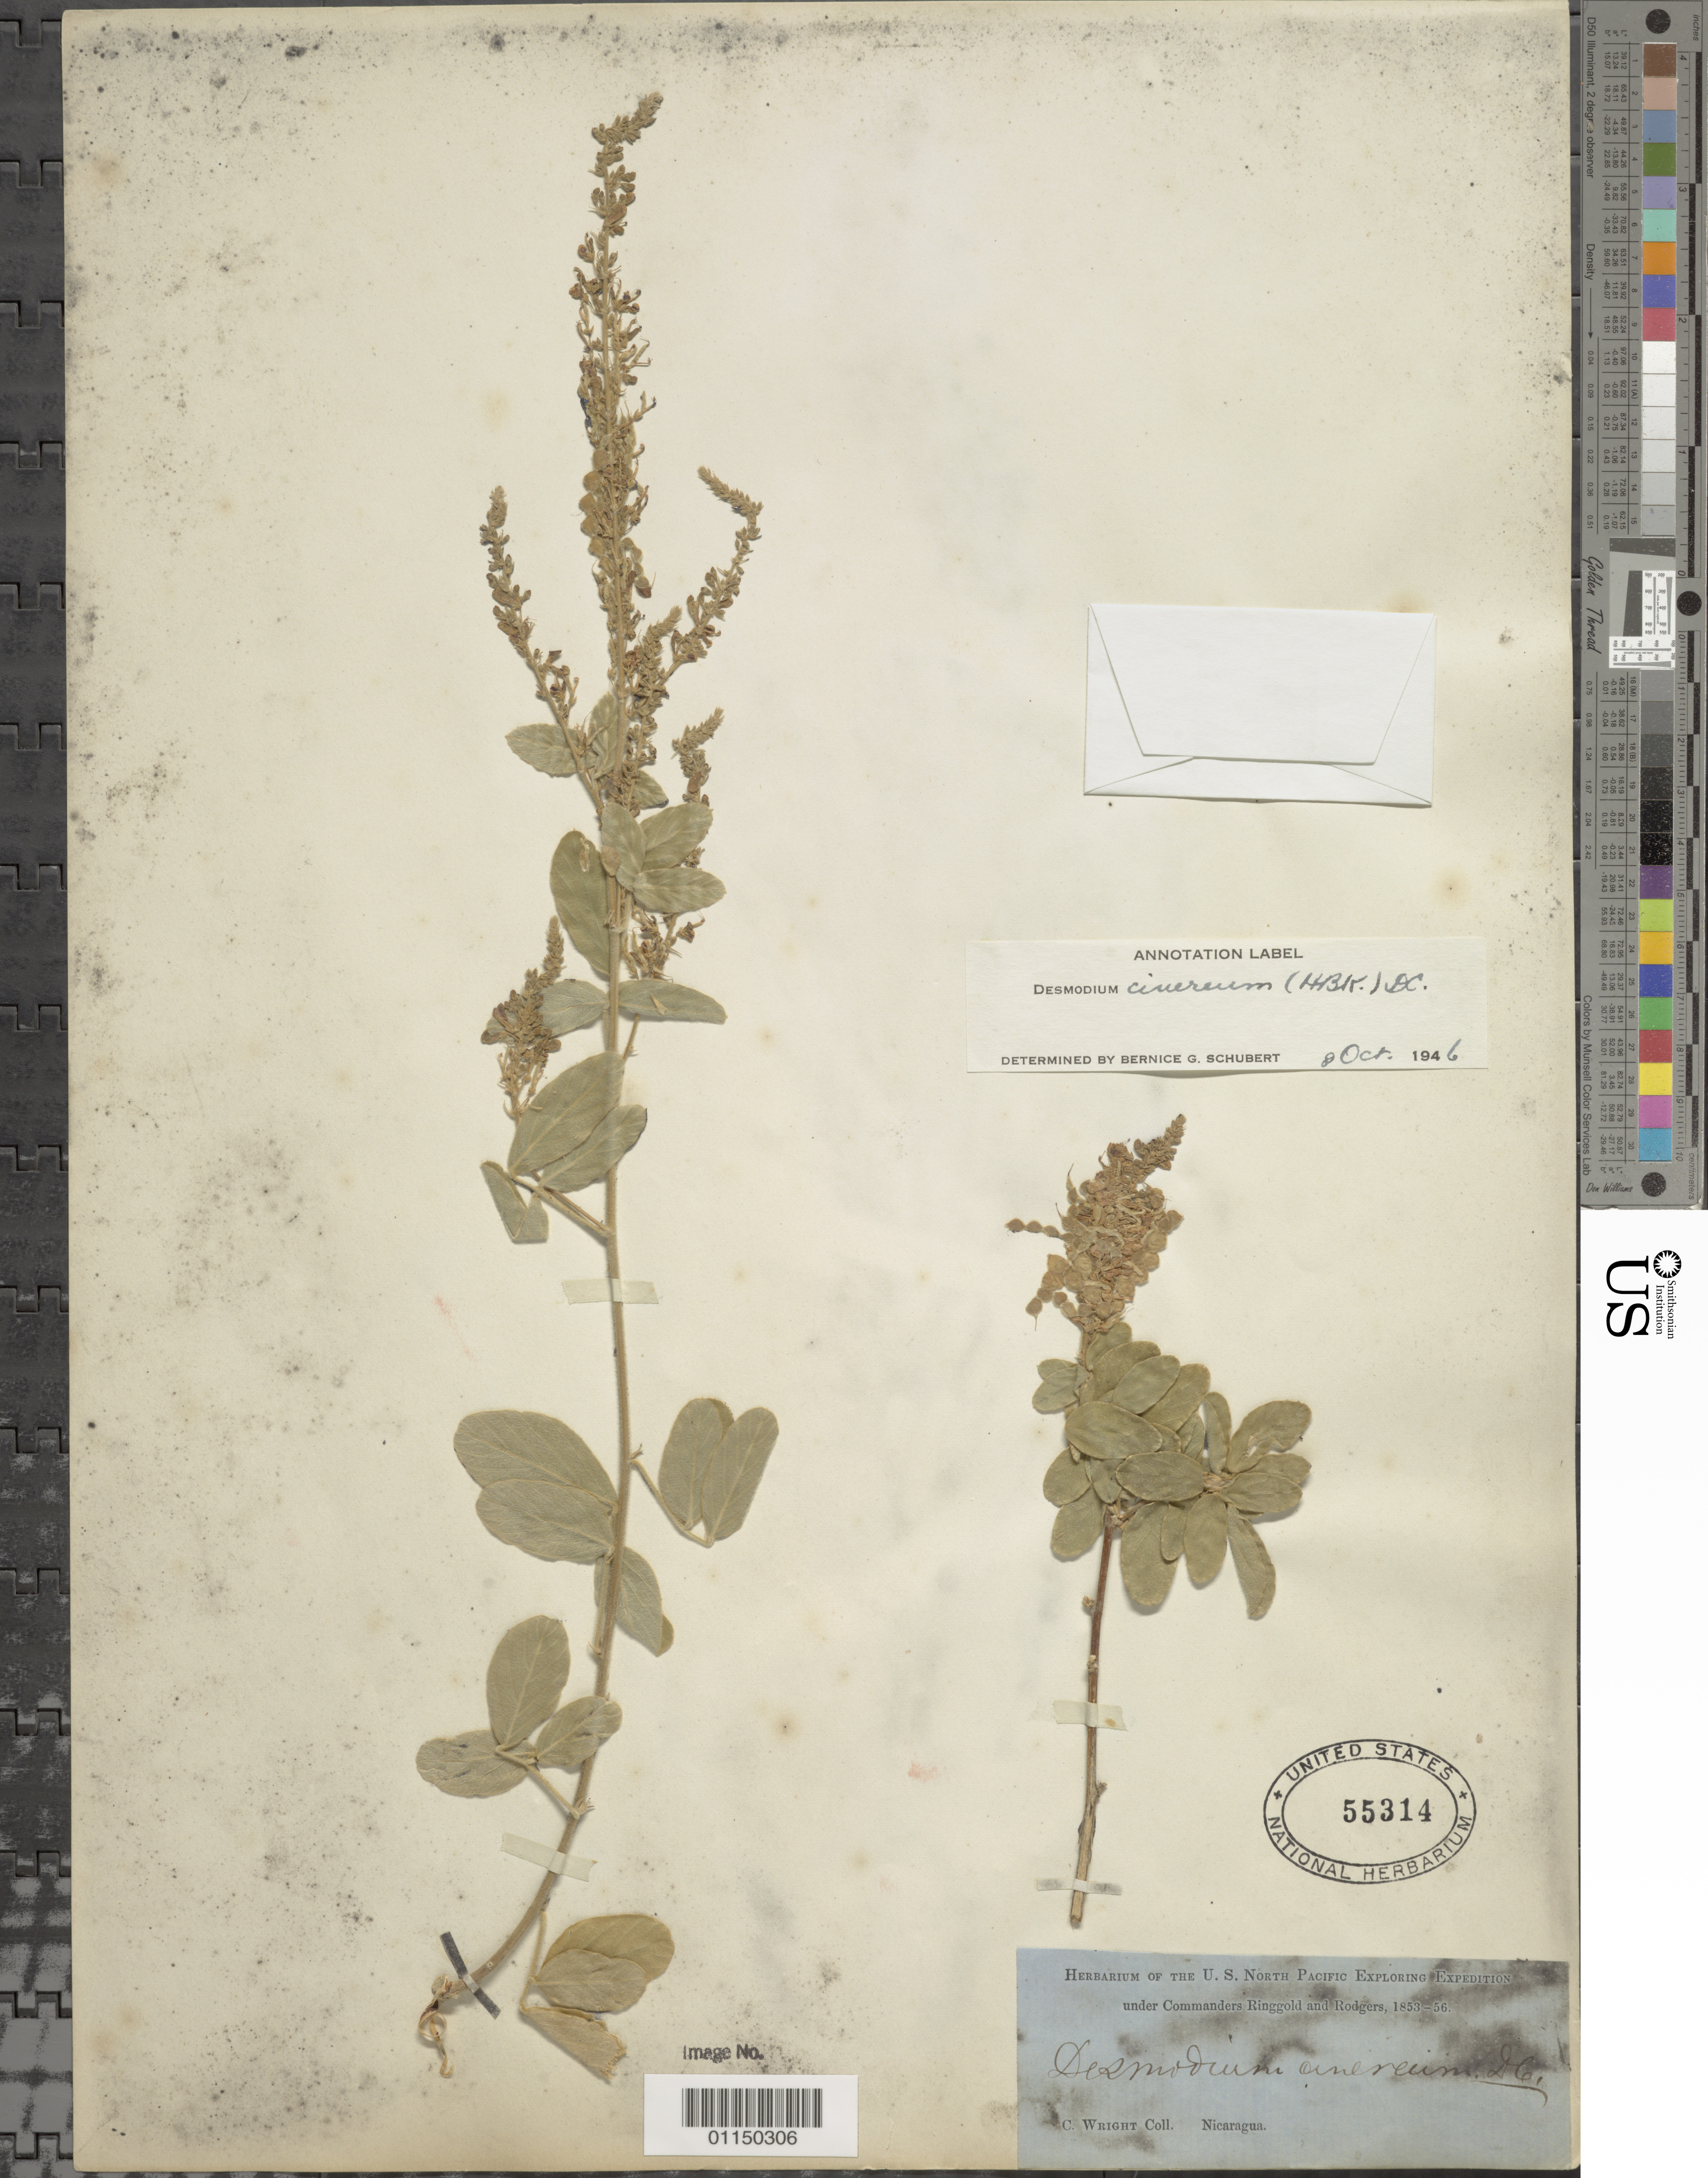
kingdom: Plantae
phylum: Tracheophyta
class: Magnoliopsida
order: Fabales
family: Fabaceae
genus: Desmodium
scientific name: Desmodium cinereum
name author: (Kunth) DC.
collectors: C. Wright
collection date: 1853/1856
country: Nicaragua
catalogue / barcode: US 55314